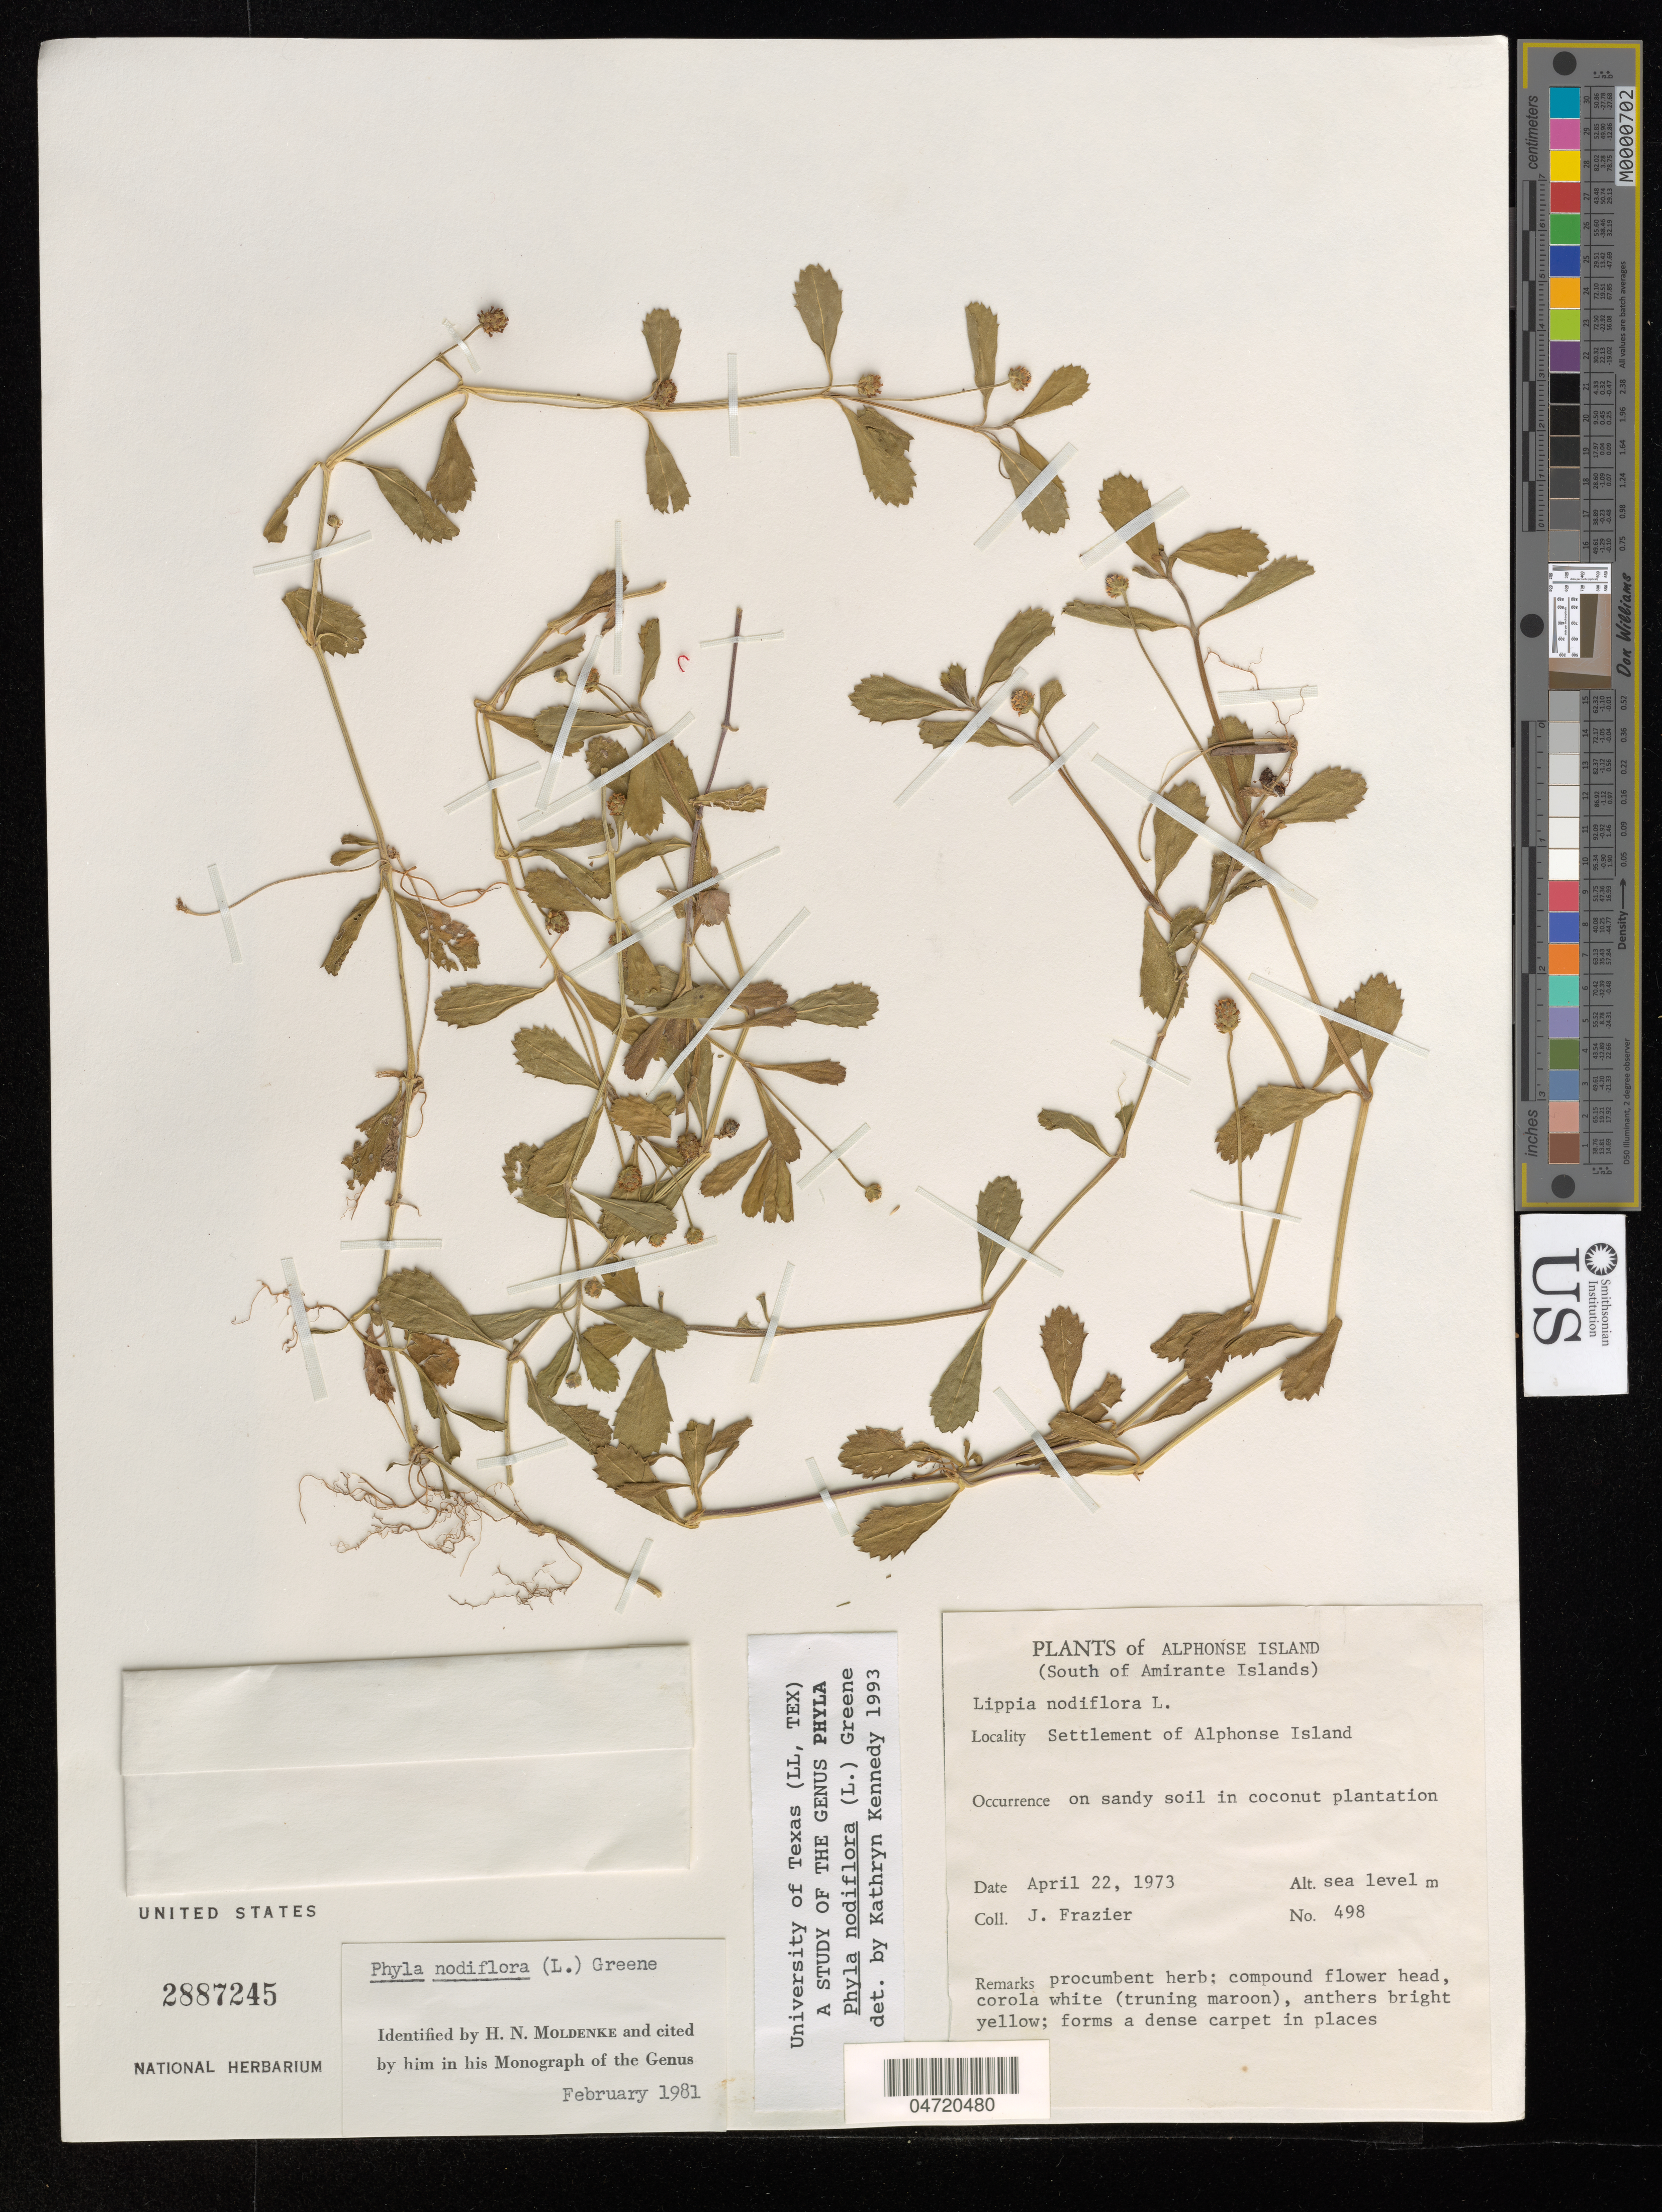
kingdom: Plantae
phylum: Tracheophyta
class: Magnoliopsida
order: Lamiales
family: Verbenaceae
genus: Phyla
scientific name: Phyla nodiflora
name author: (L.) Greene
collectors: J. Frazier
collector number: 498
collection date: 1973-04-22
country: Seychelles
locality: Alphonse Island. (South of Amirante Islands). Settlement of Alphonse Island.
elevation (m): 0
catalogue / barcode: US 2887245